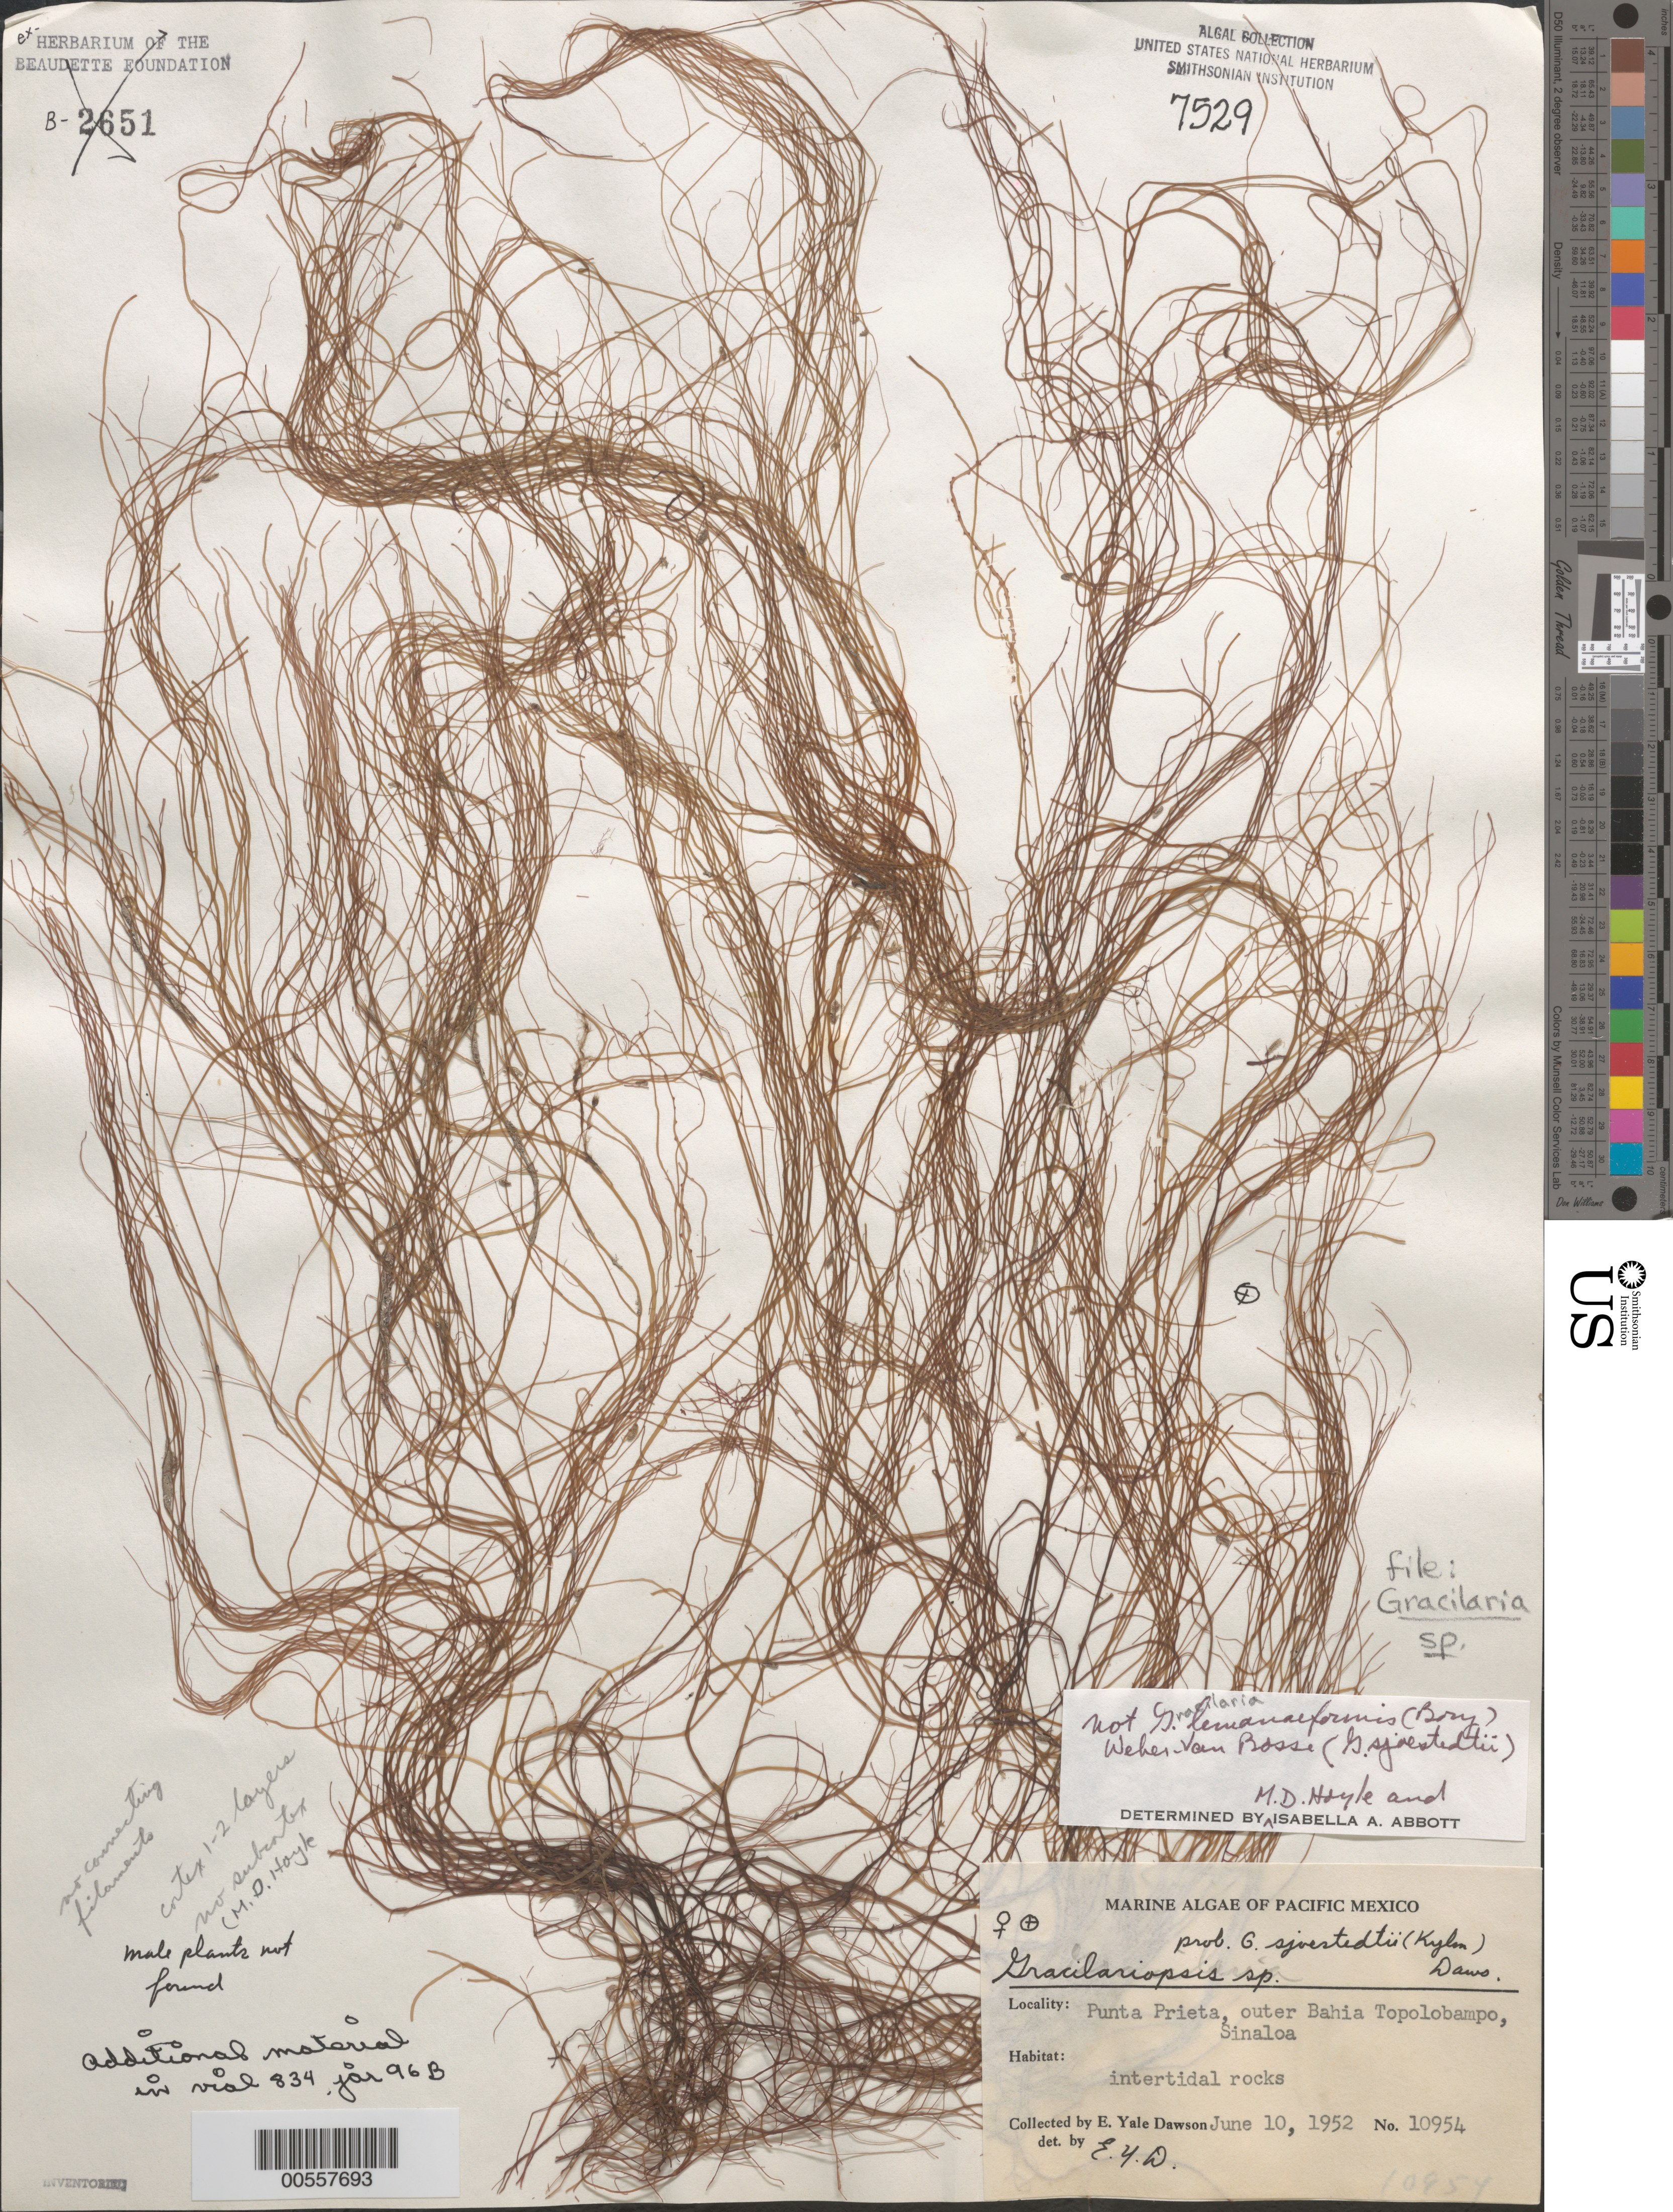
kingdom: Plantae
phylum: Rhodophyta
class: Florideophyceae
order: Gracilariales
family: Gracilariaceae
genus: Gracilaria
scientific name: Gracilaria sp.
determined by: Dawson, E. Y.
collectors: E. Y. Dawson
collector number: EYD 10954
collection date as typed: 10 Jun 1952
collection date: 1952-06-10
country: Mexico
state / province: Sinaloa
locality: Punta Prieta, outer Bahia Topolobampo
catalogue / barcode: US 7529